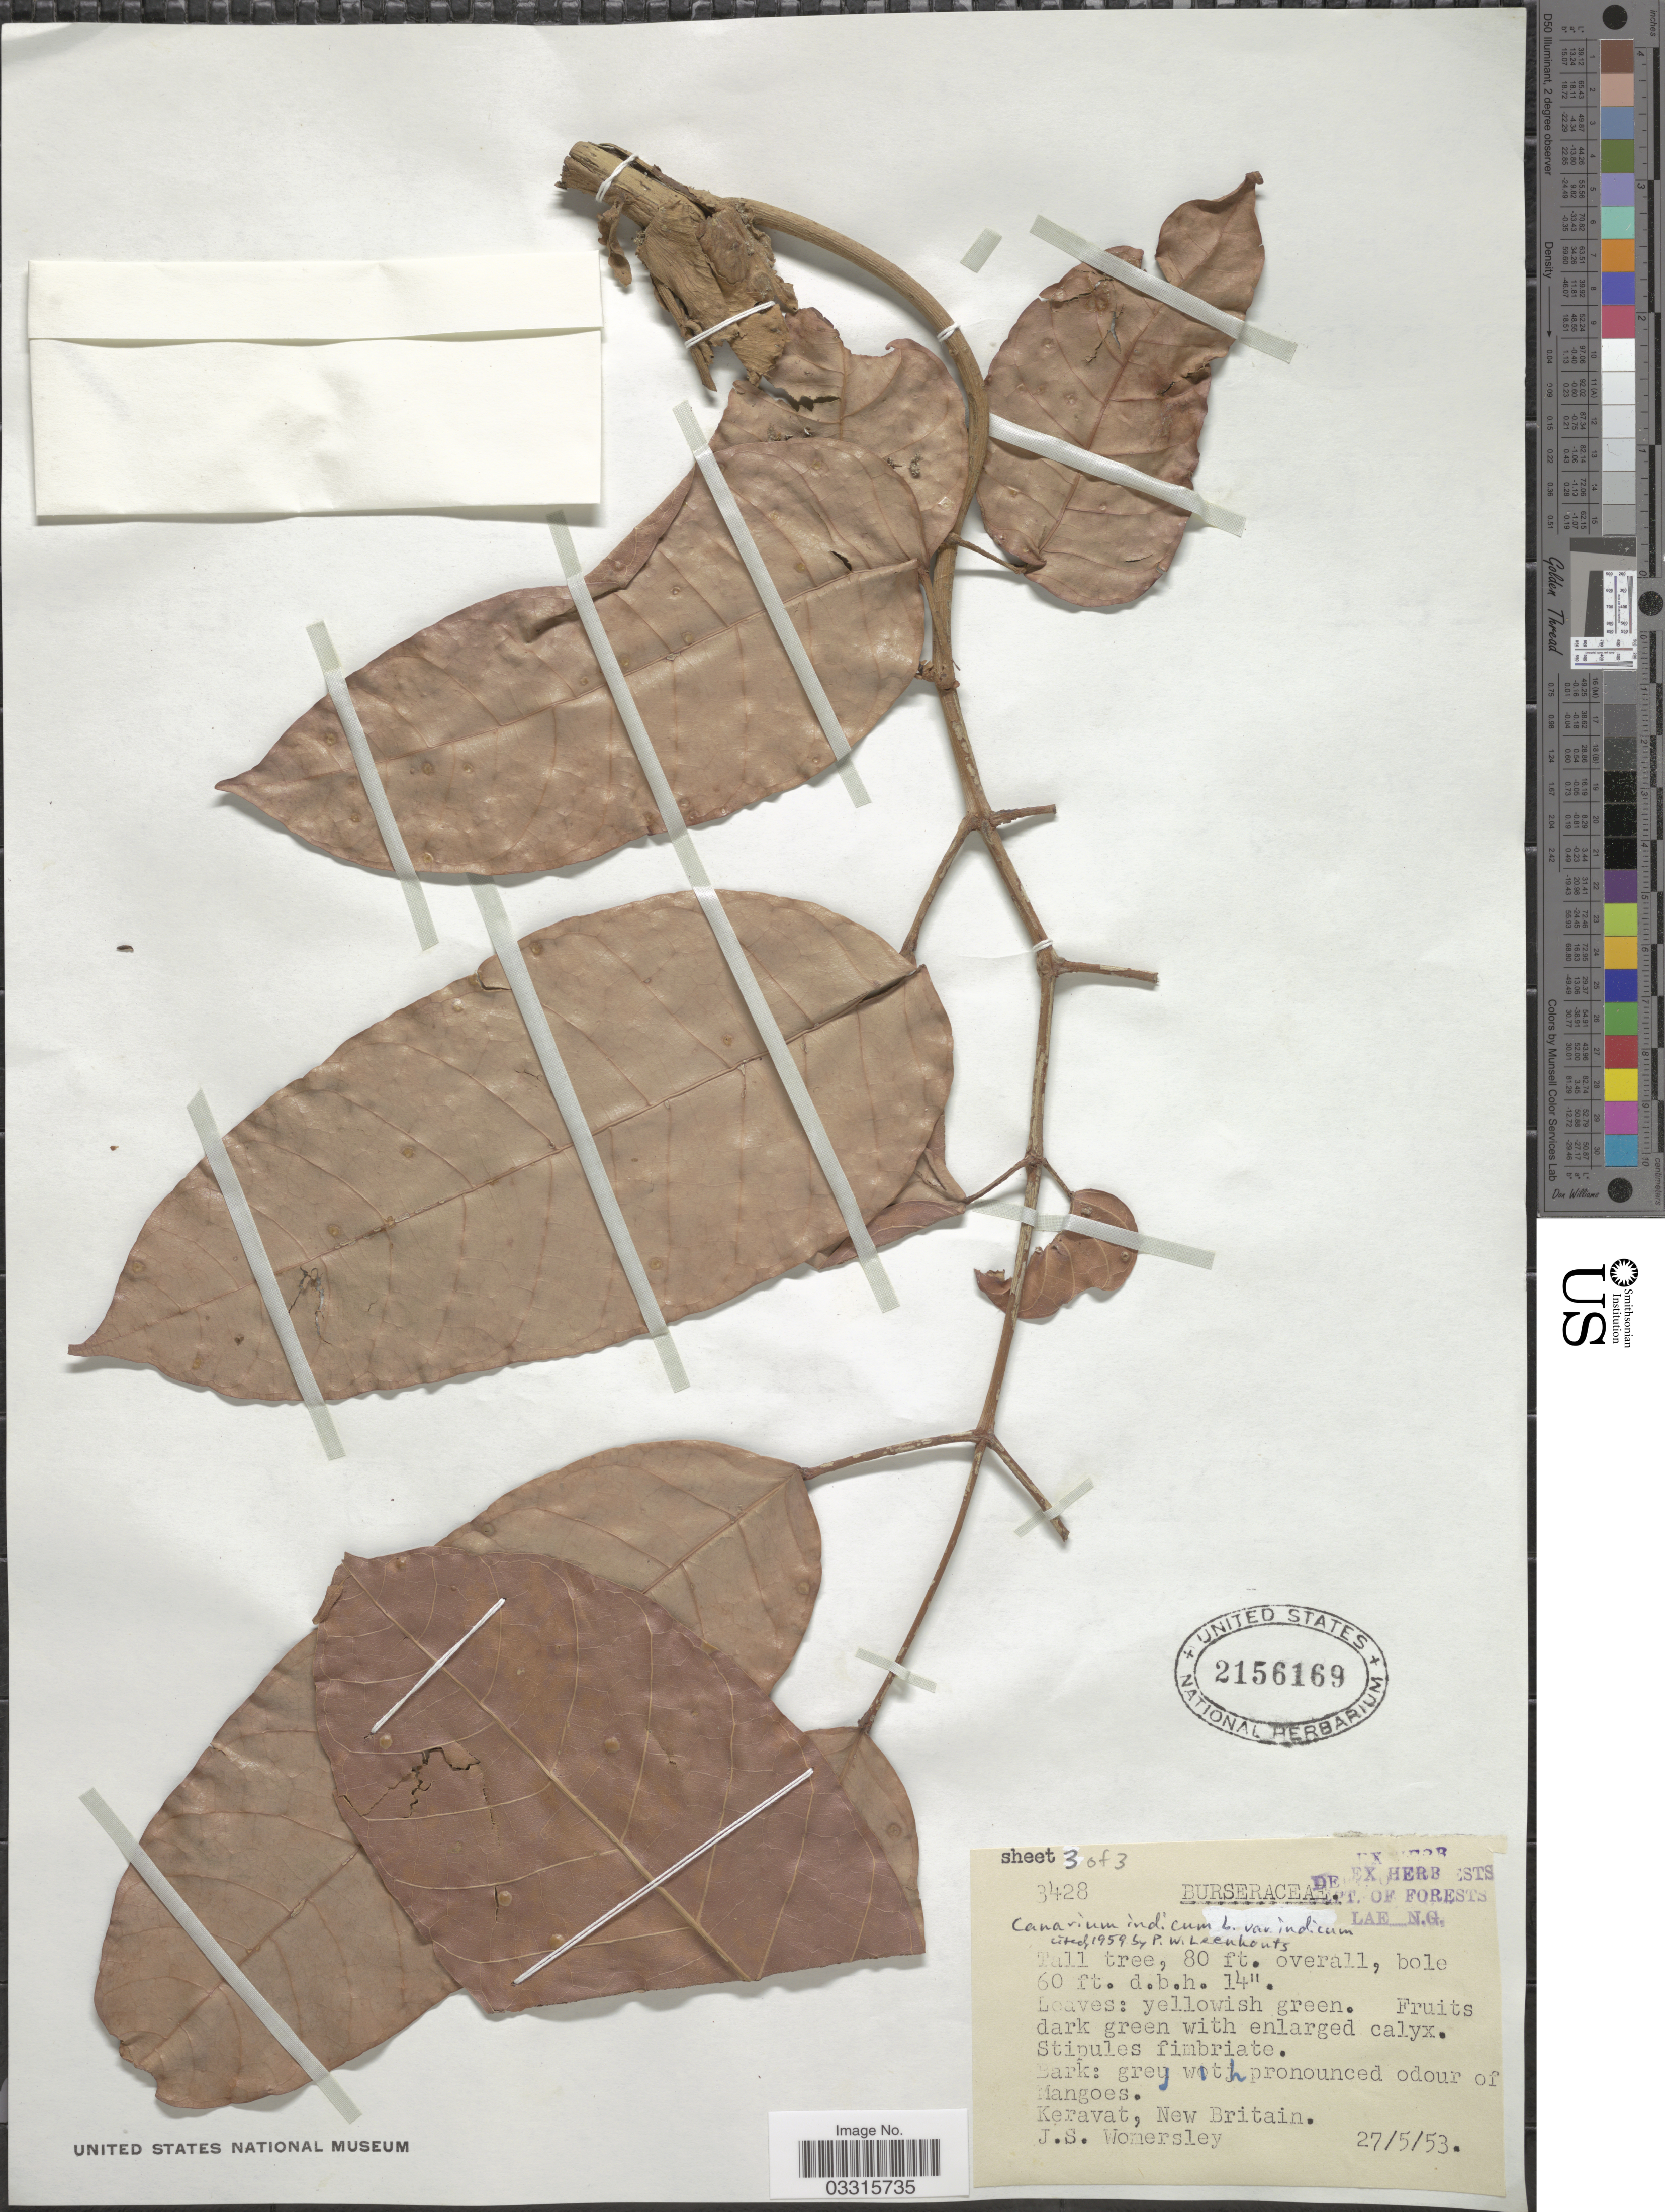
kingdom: Plantae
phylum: Tracheophyta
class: Magnoliopsida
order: Sapindales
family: Burseraceae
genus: Canarium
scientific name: Canarium indicum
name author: L.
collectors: J. S. Womersley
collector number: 3428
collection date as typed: Transcribed d/m/y: 27/5/53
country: Papua New Guinea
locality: Keravat, New Britain.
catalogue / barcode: US 2156169